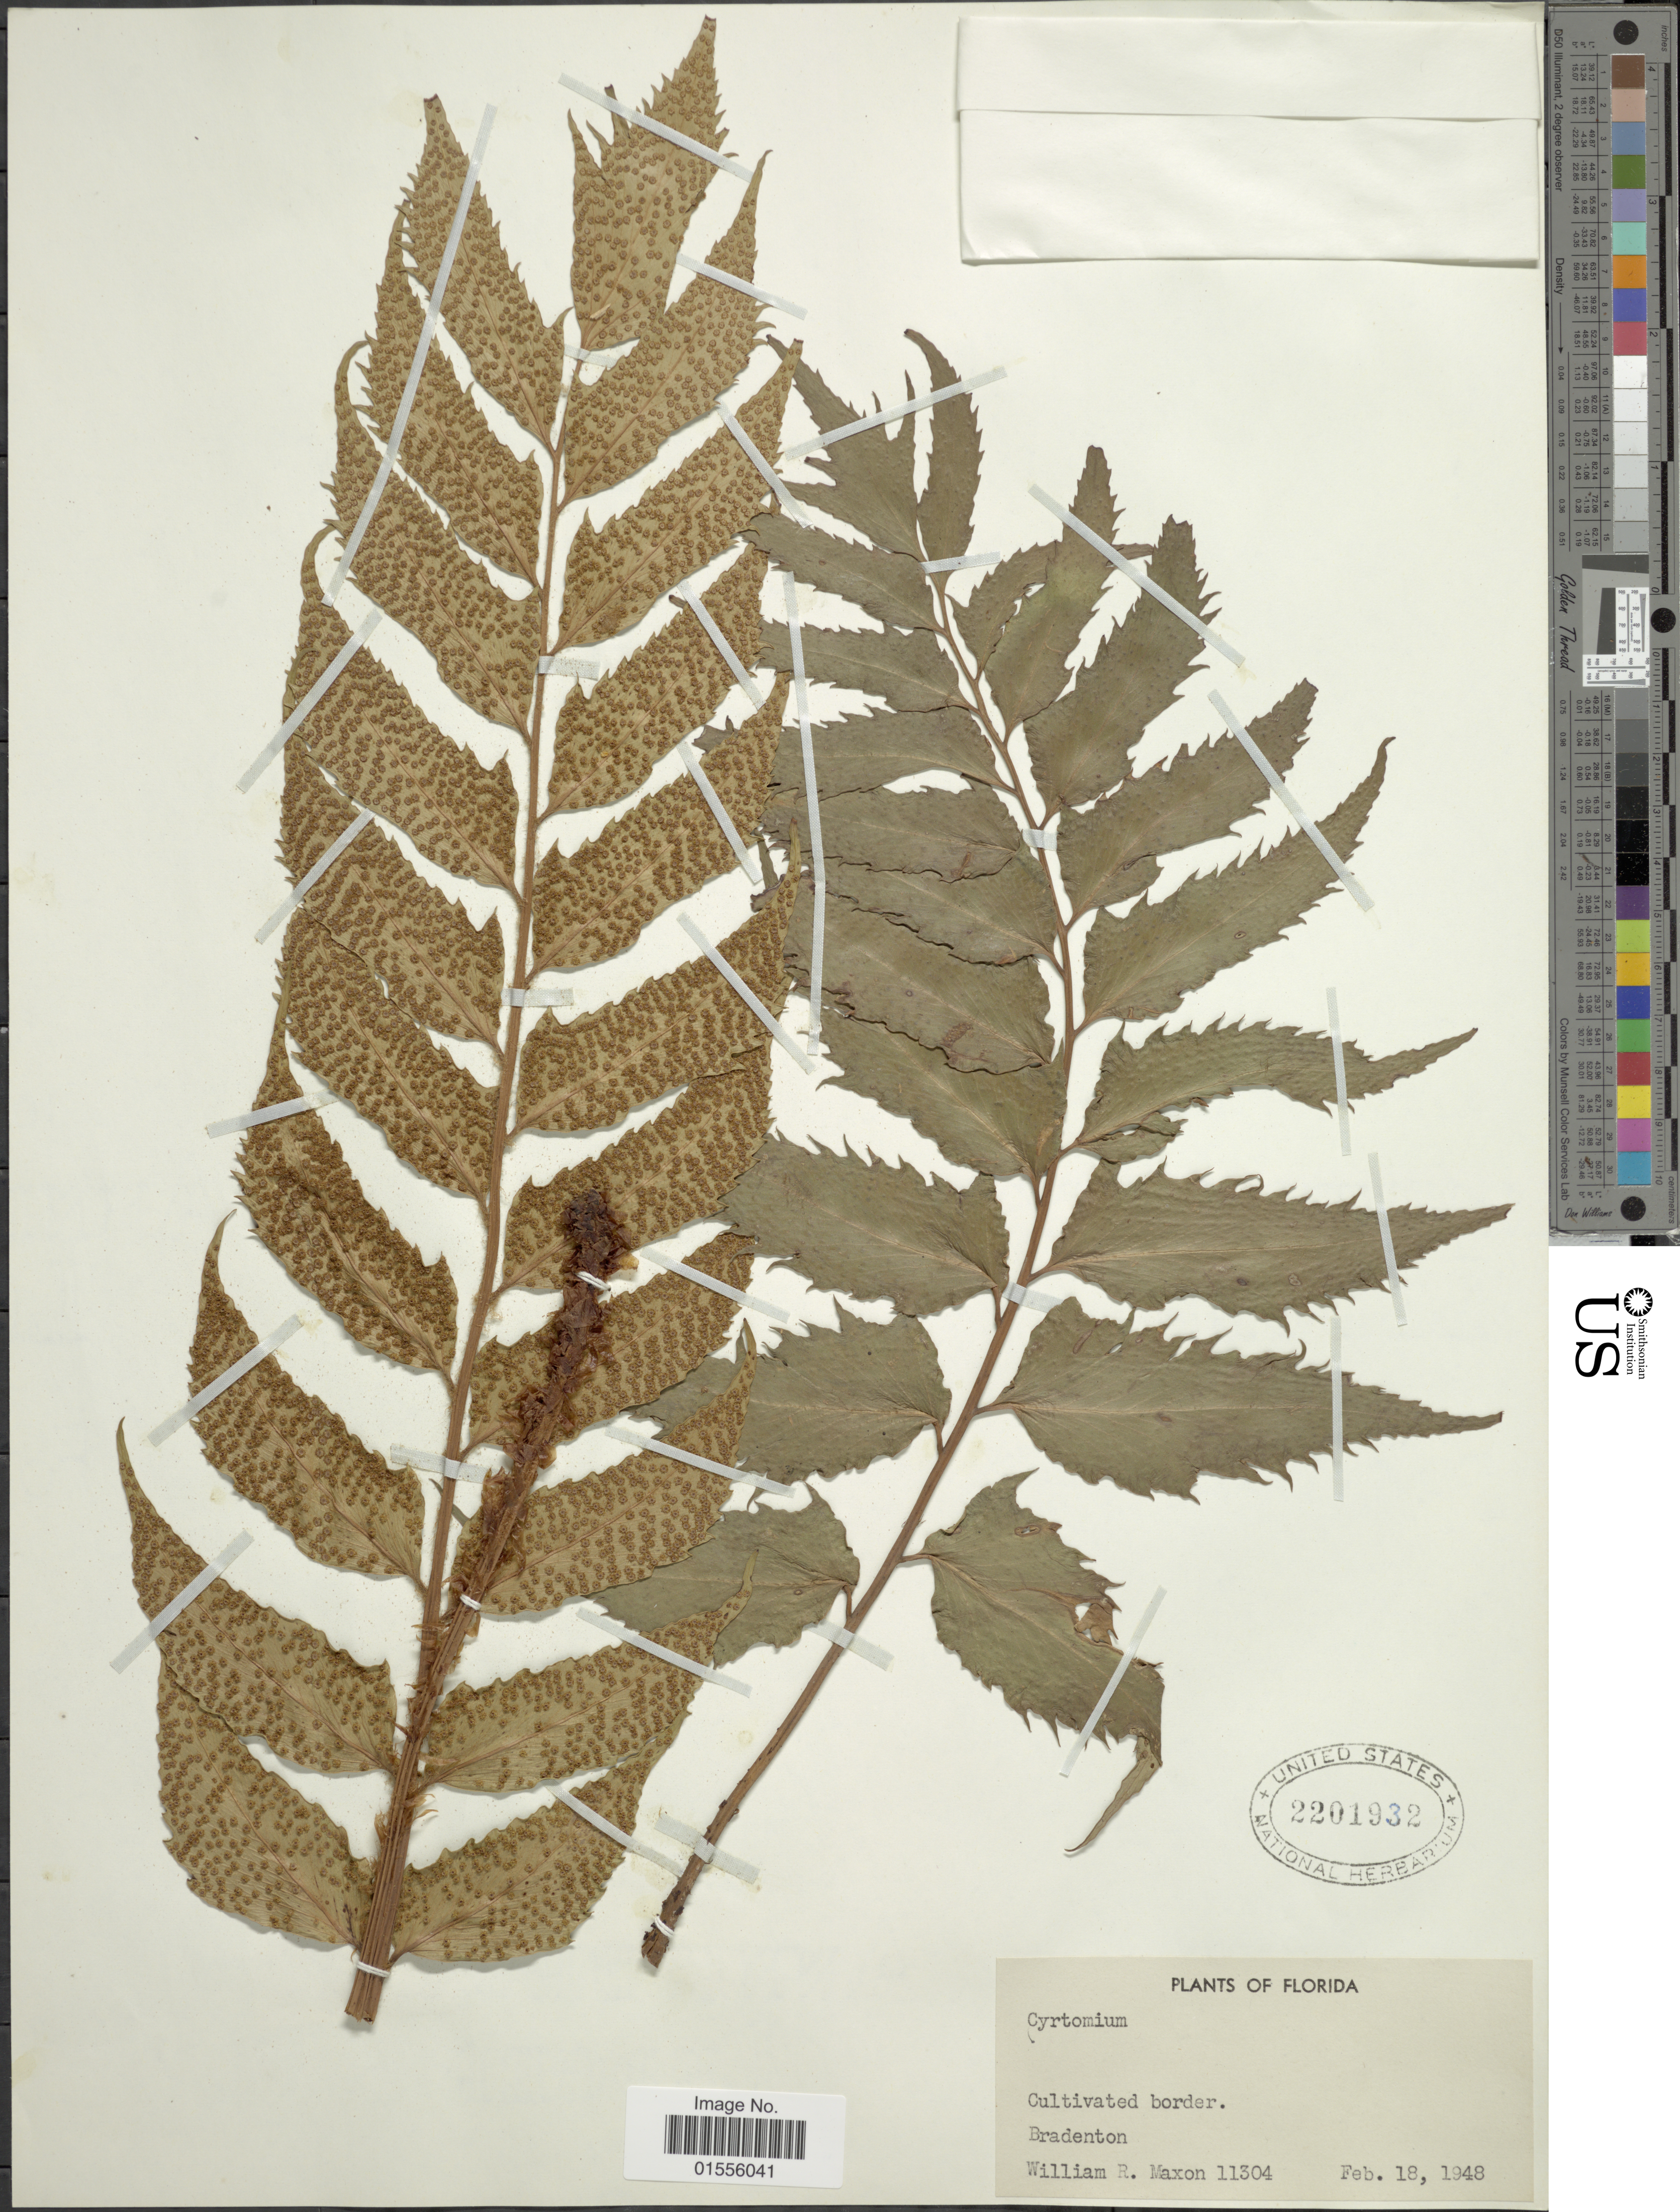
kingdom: Plantae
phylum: Tracheophyta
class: Polypodiopsida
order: Polypodiales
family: Dryopteridaceae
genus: Cyrtomium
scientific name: Cyrtomium falcatum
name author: (L. f.) C. Presl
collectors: W. R. Maxon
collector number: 11304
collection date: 1948-02-18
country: United States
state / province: Florida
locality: Cultivated border, Bradenton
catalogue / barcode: US 2201932